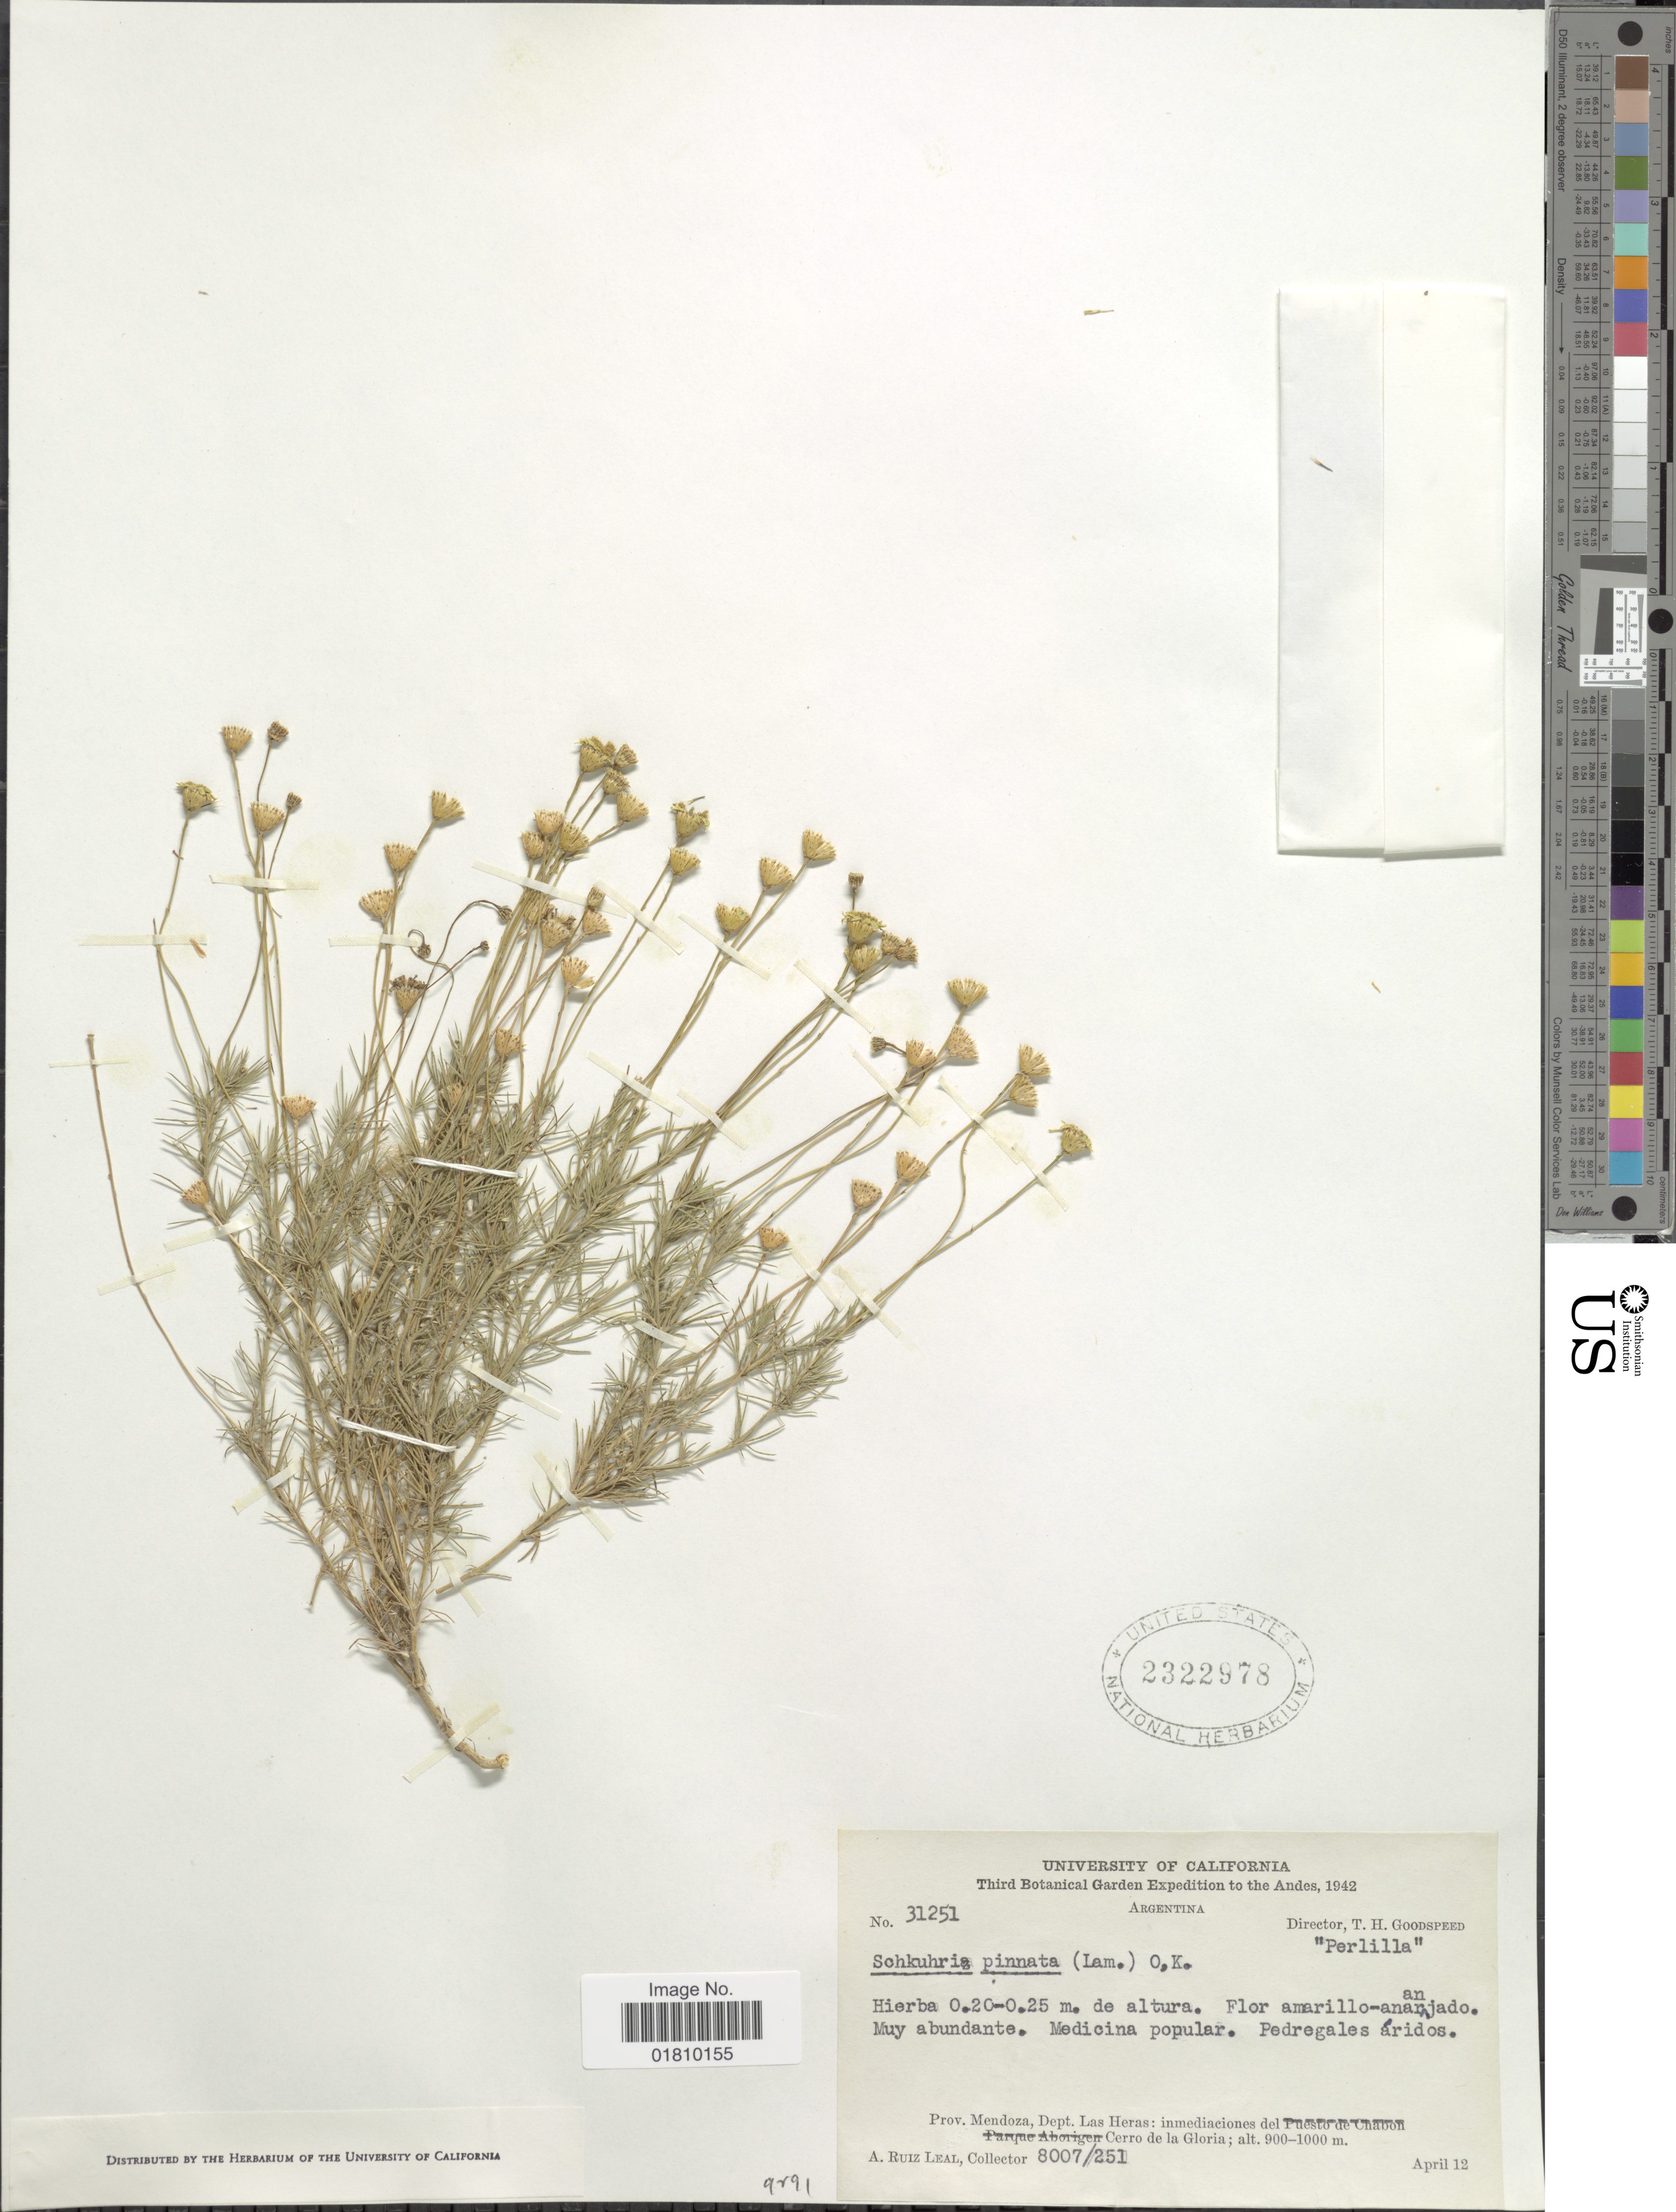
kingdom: Plantae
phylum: Tracheophyta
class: Magnoliopsida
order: Asterales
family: Asteraceae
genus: Thymophylla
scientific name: Thymophylla pentachaeta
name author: (DC.) Small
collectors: A. R. Leal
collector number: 8007/251/31251*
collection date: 1942-04-12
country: Argentina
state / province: Mendoza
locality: Nedregales áridos, dept. Las Heras: inmediaciones del Cerro de la Gloria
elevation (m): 900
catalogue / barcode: US 2322978